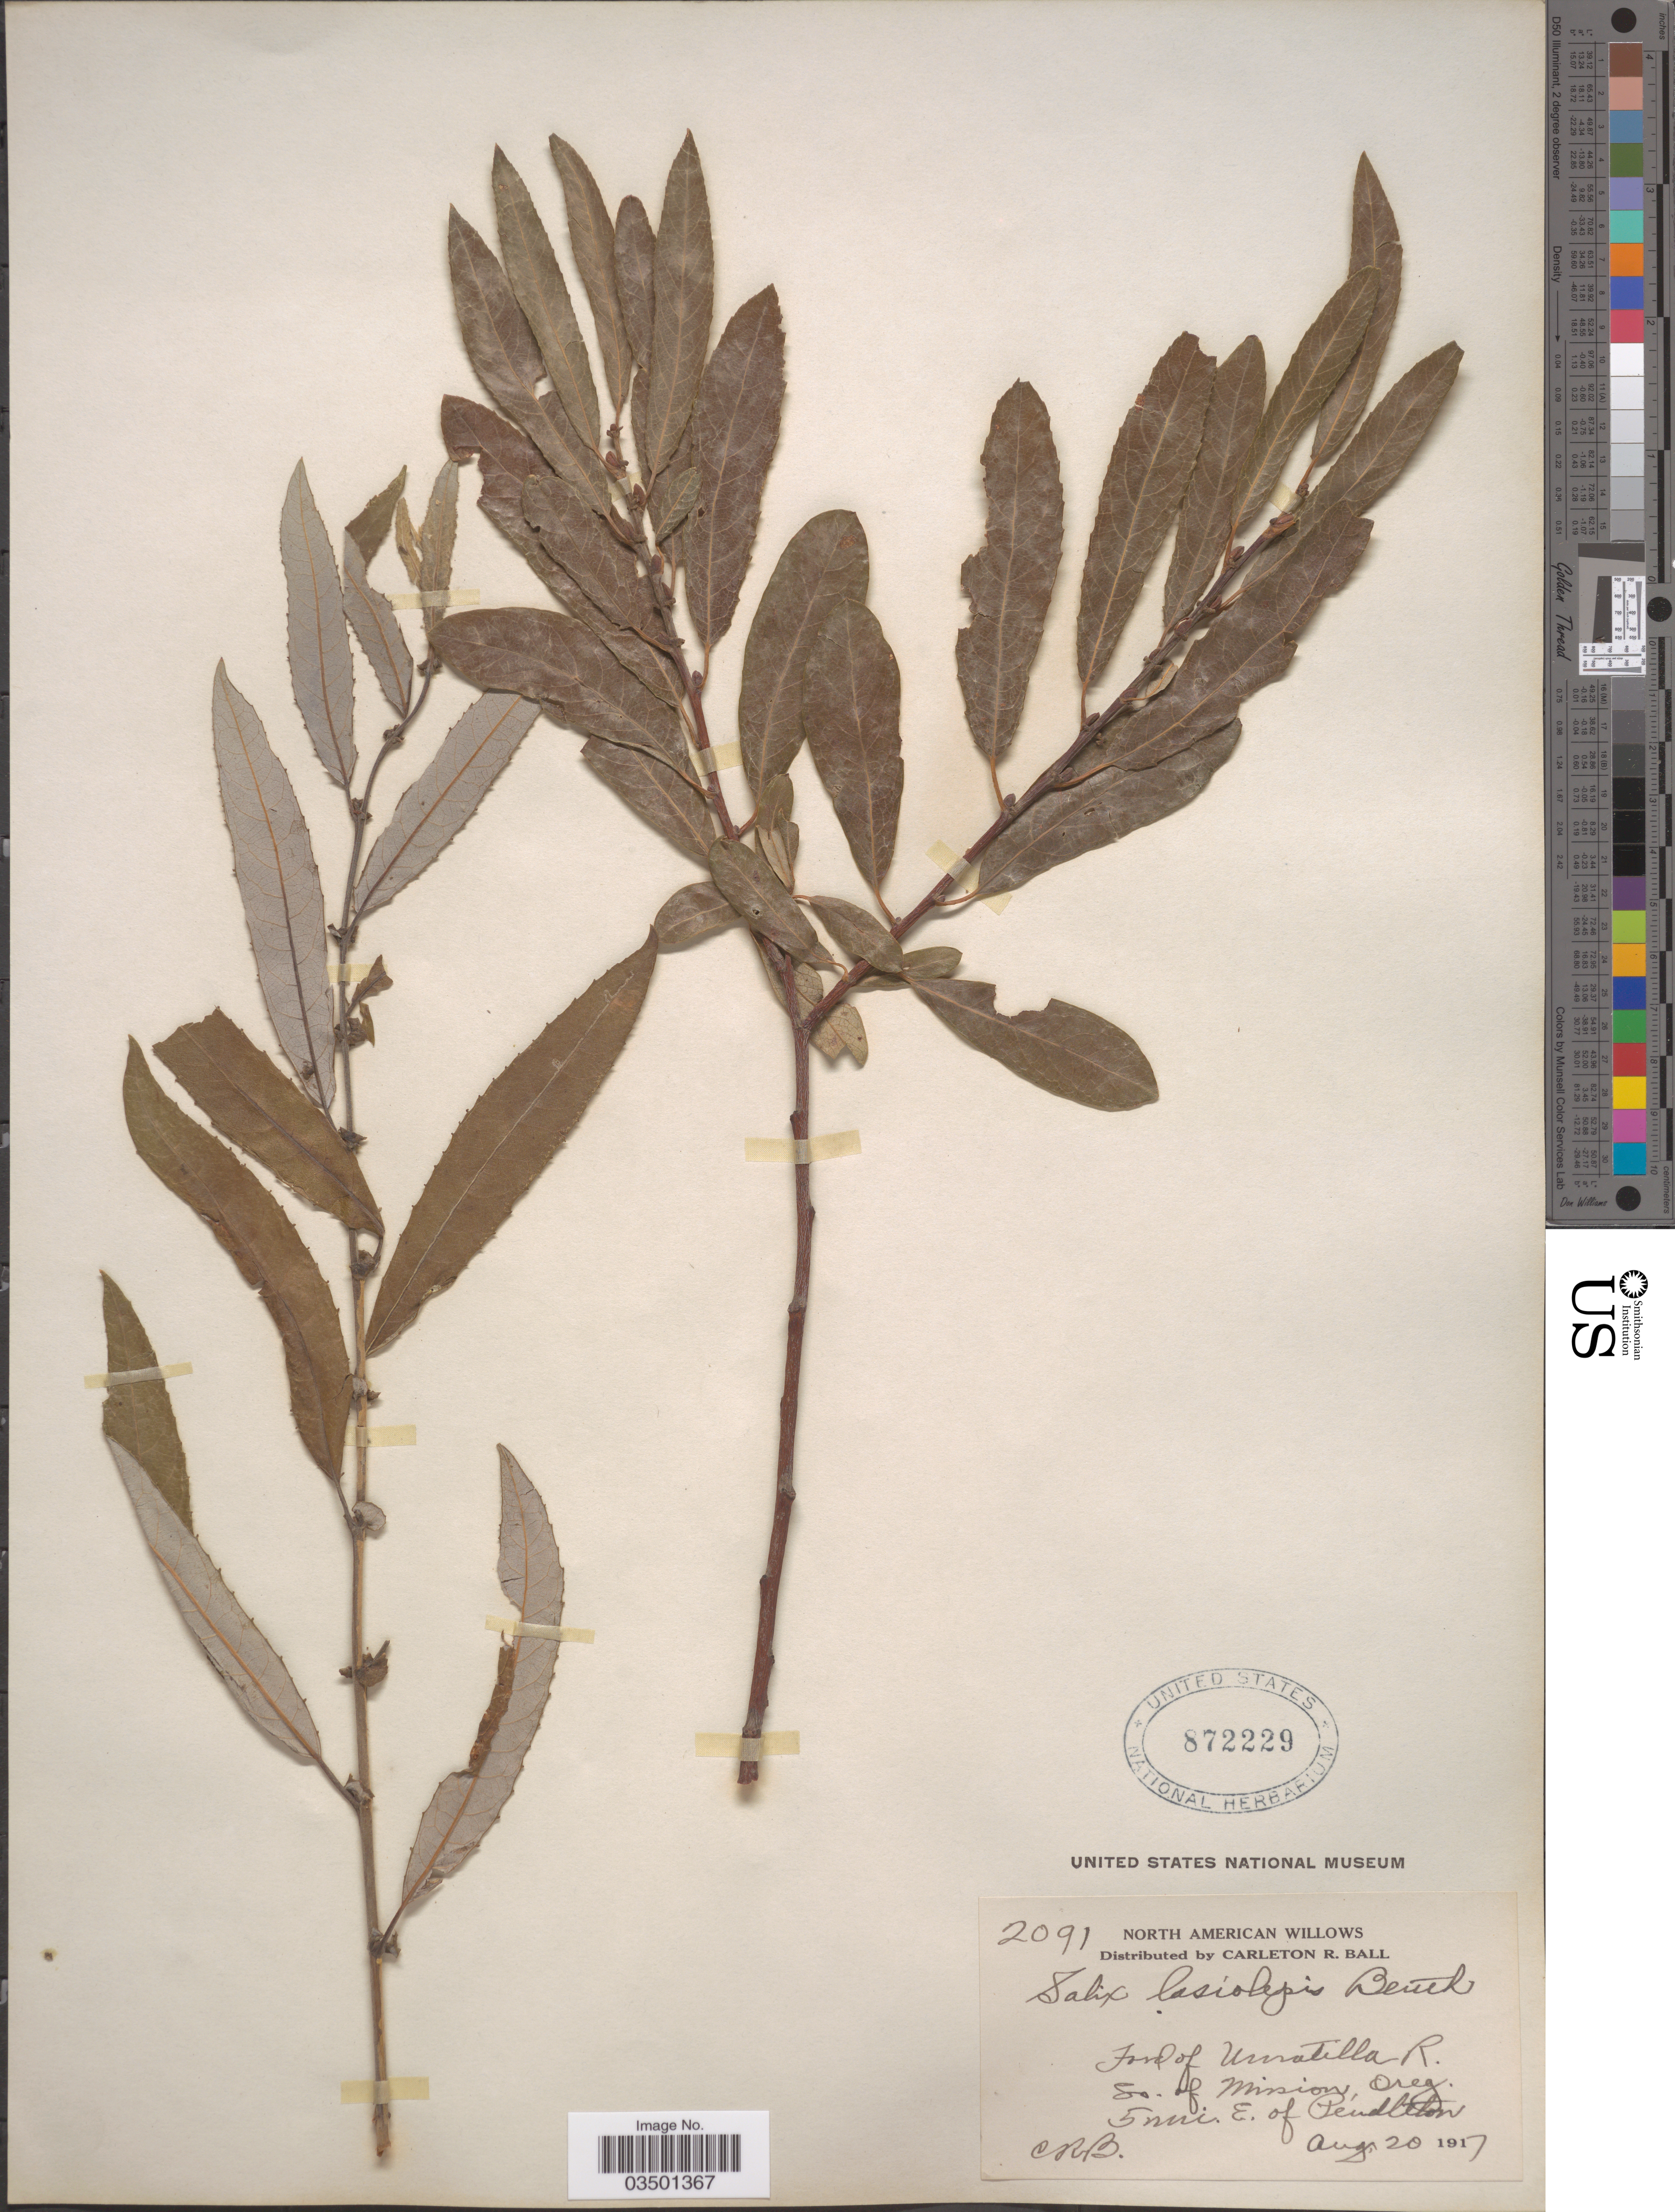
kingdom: Plantae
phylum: Tracheophyta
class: Magnoliopsida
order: Malpighiales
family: Salicaceae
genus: Salix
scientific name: Salix lasiolepis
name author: Benth.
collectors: C. R. Ball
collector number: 2091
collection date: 1917-08-20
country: United States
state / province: Oregon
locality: Fort of Umatilla R. So. of Mission, 5 mi. E. of Pendleton.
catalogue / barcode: US 872229